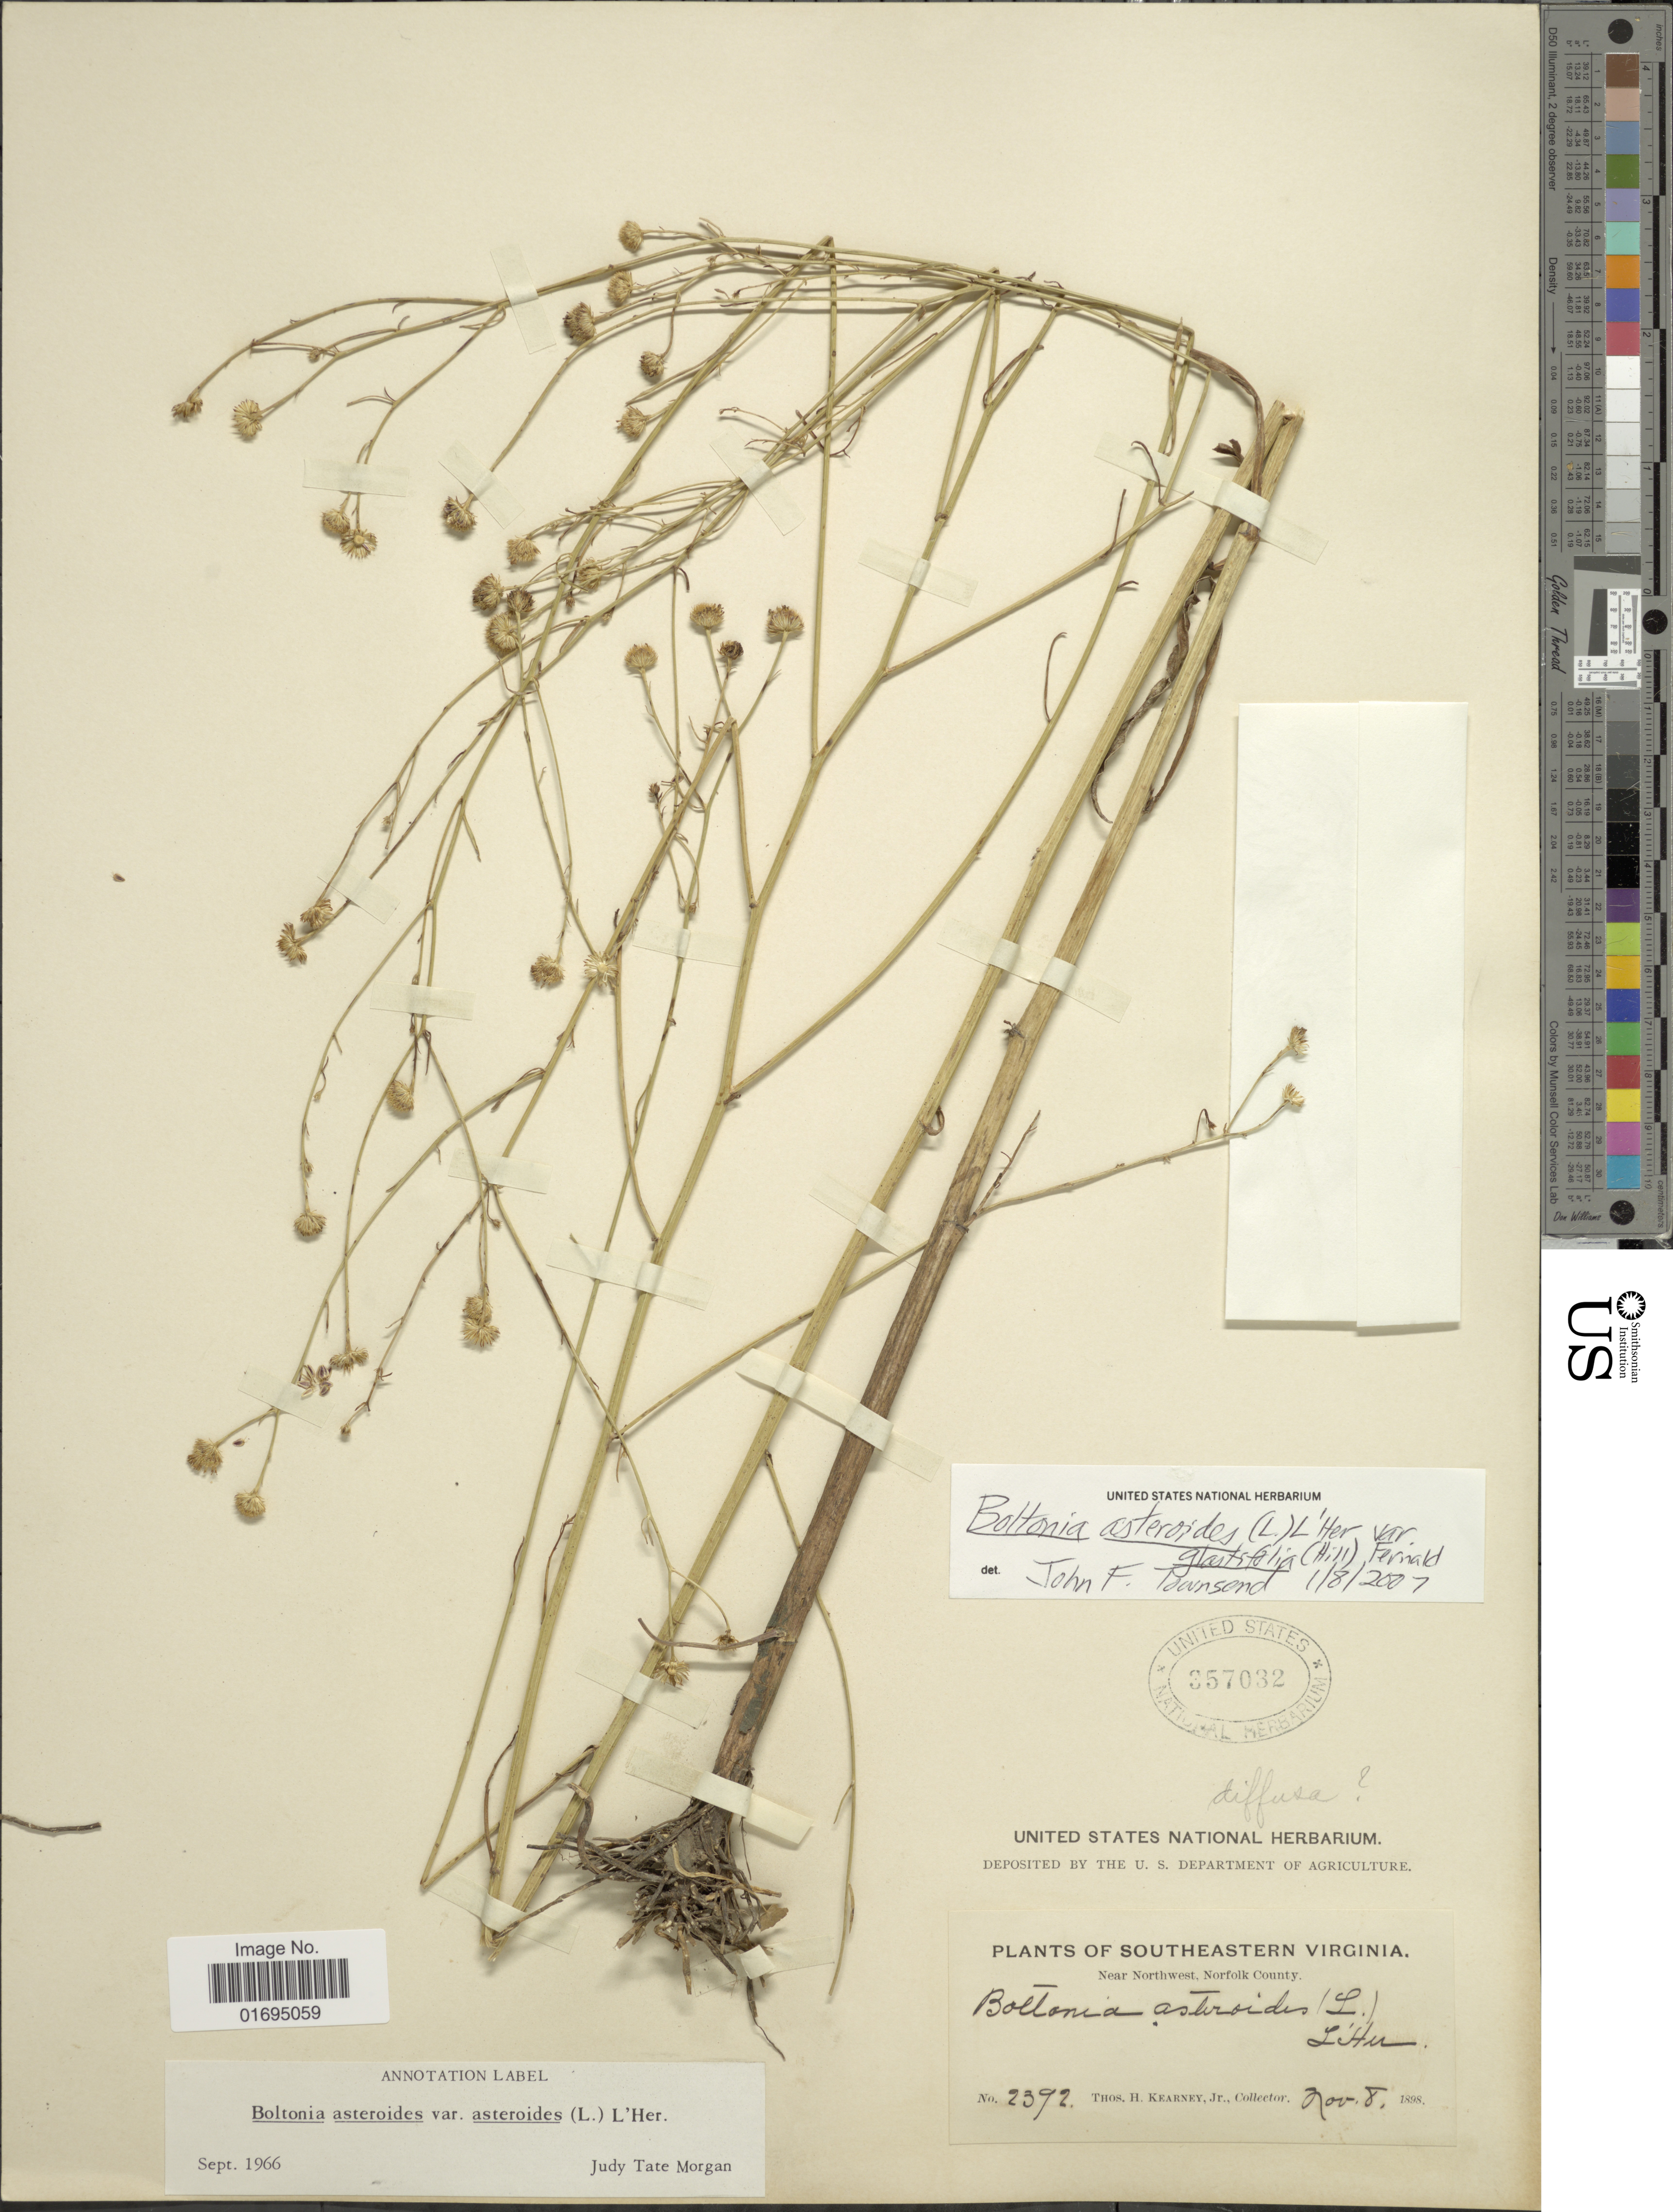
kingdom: Plantae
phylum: Tracheophyta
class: Magnoliopsida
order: Asterales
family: Asteraceae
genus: Boltonia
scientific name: Boltonia asteroides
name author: (L.) L'Hér.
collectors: T. H. Kearney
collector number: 2392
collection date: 1898-11-08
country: United States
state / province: Virginia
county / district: City of Norfolk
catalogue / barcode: US 357032